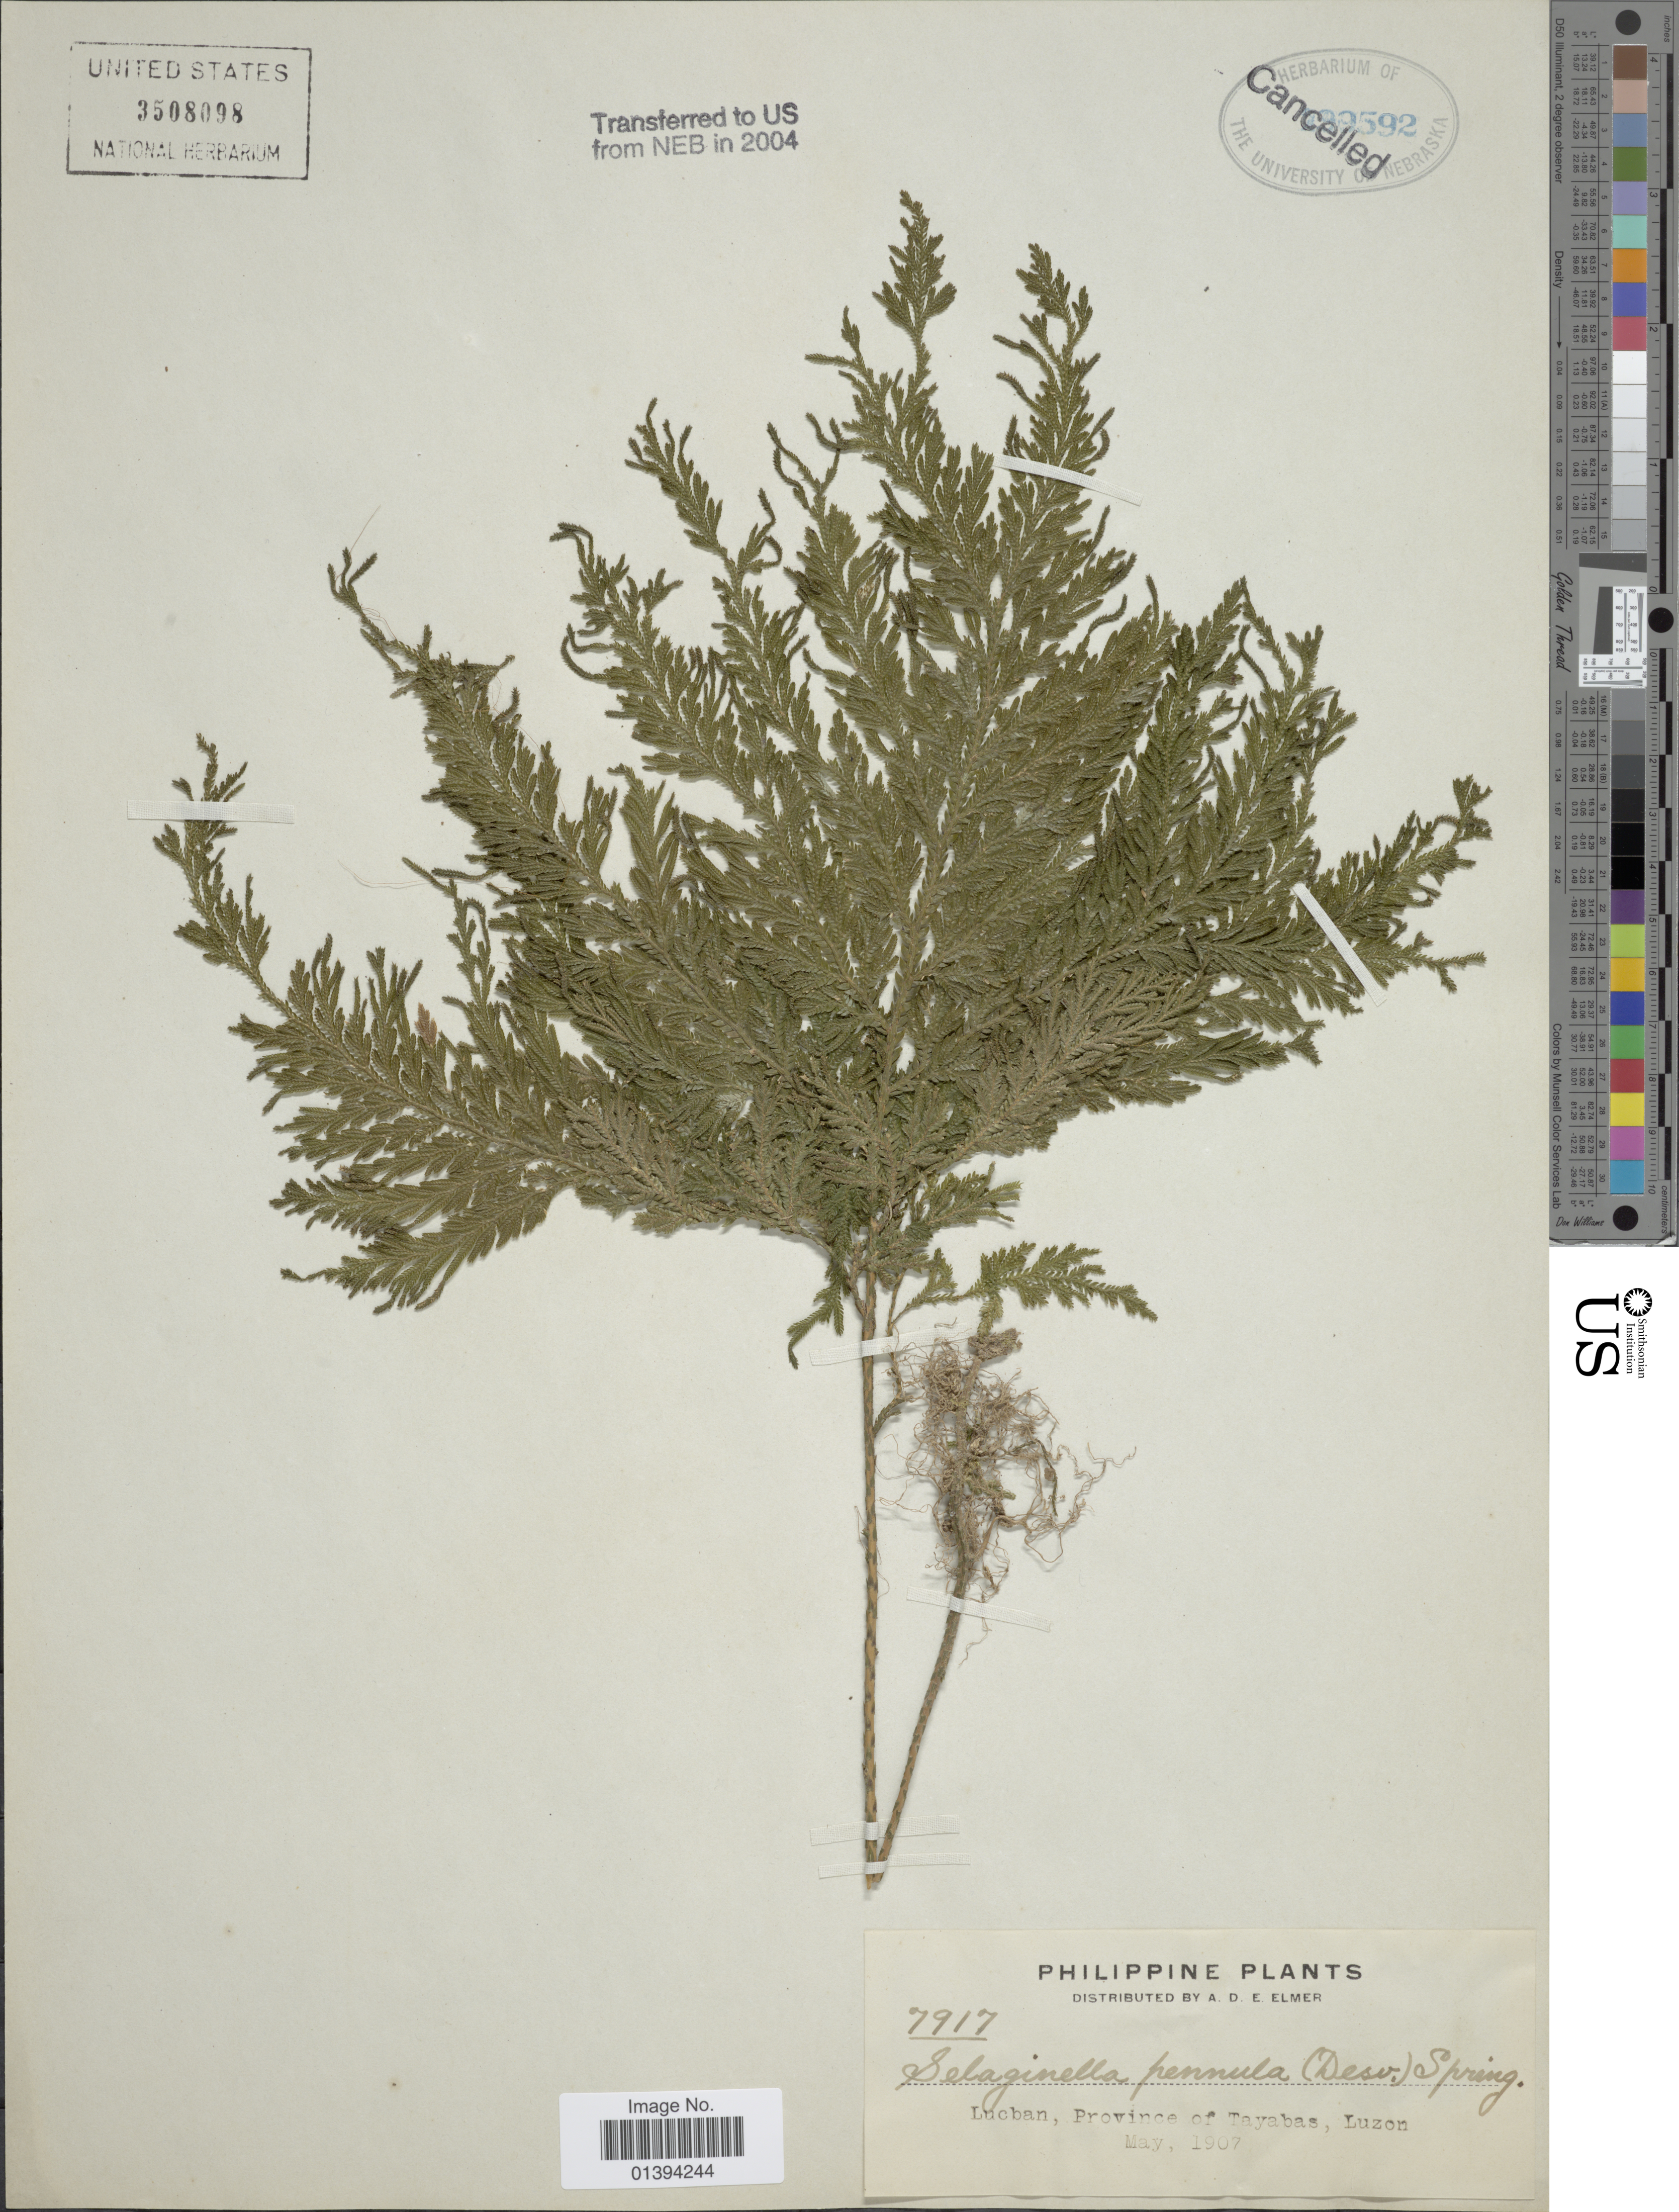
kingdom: Plantae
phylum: Tracheophyta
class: Lycopodiopsida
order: Selaginellales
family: Selaginellaceae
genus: Selaginella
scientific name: Selaginella pennula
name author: Spring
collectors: A. D. E. Elmer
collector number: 7917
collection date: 1907-05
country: Philippines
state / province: Central Luzon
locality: Lucban, province of Tayabas, Luzon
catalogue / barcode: US 3508098